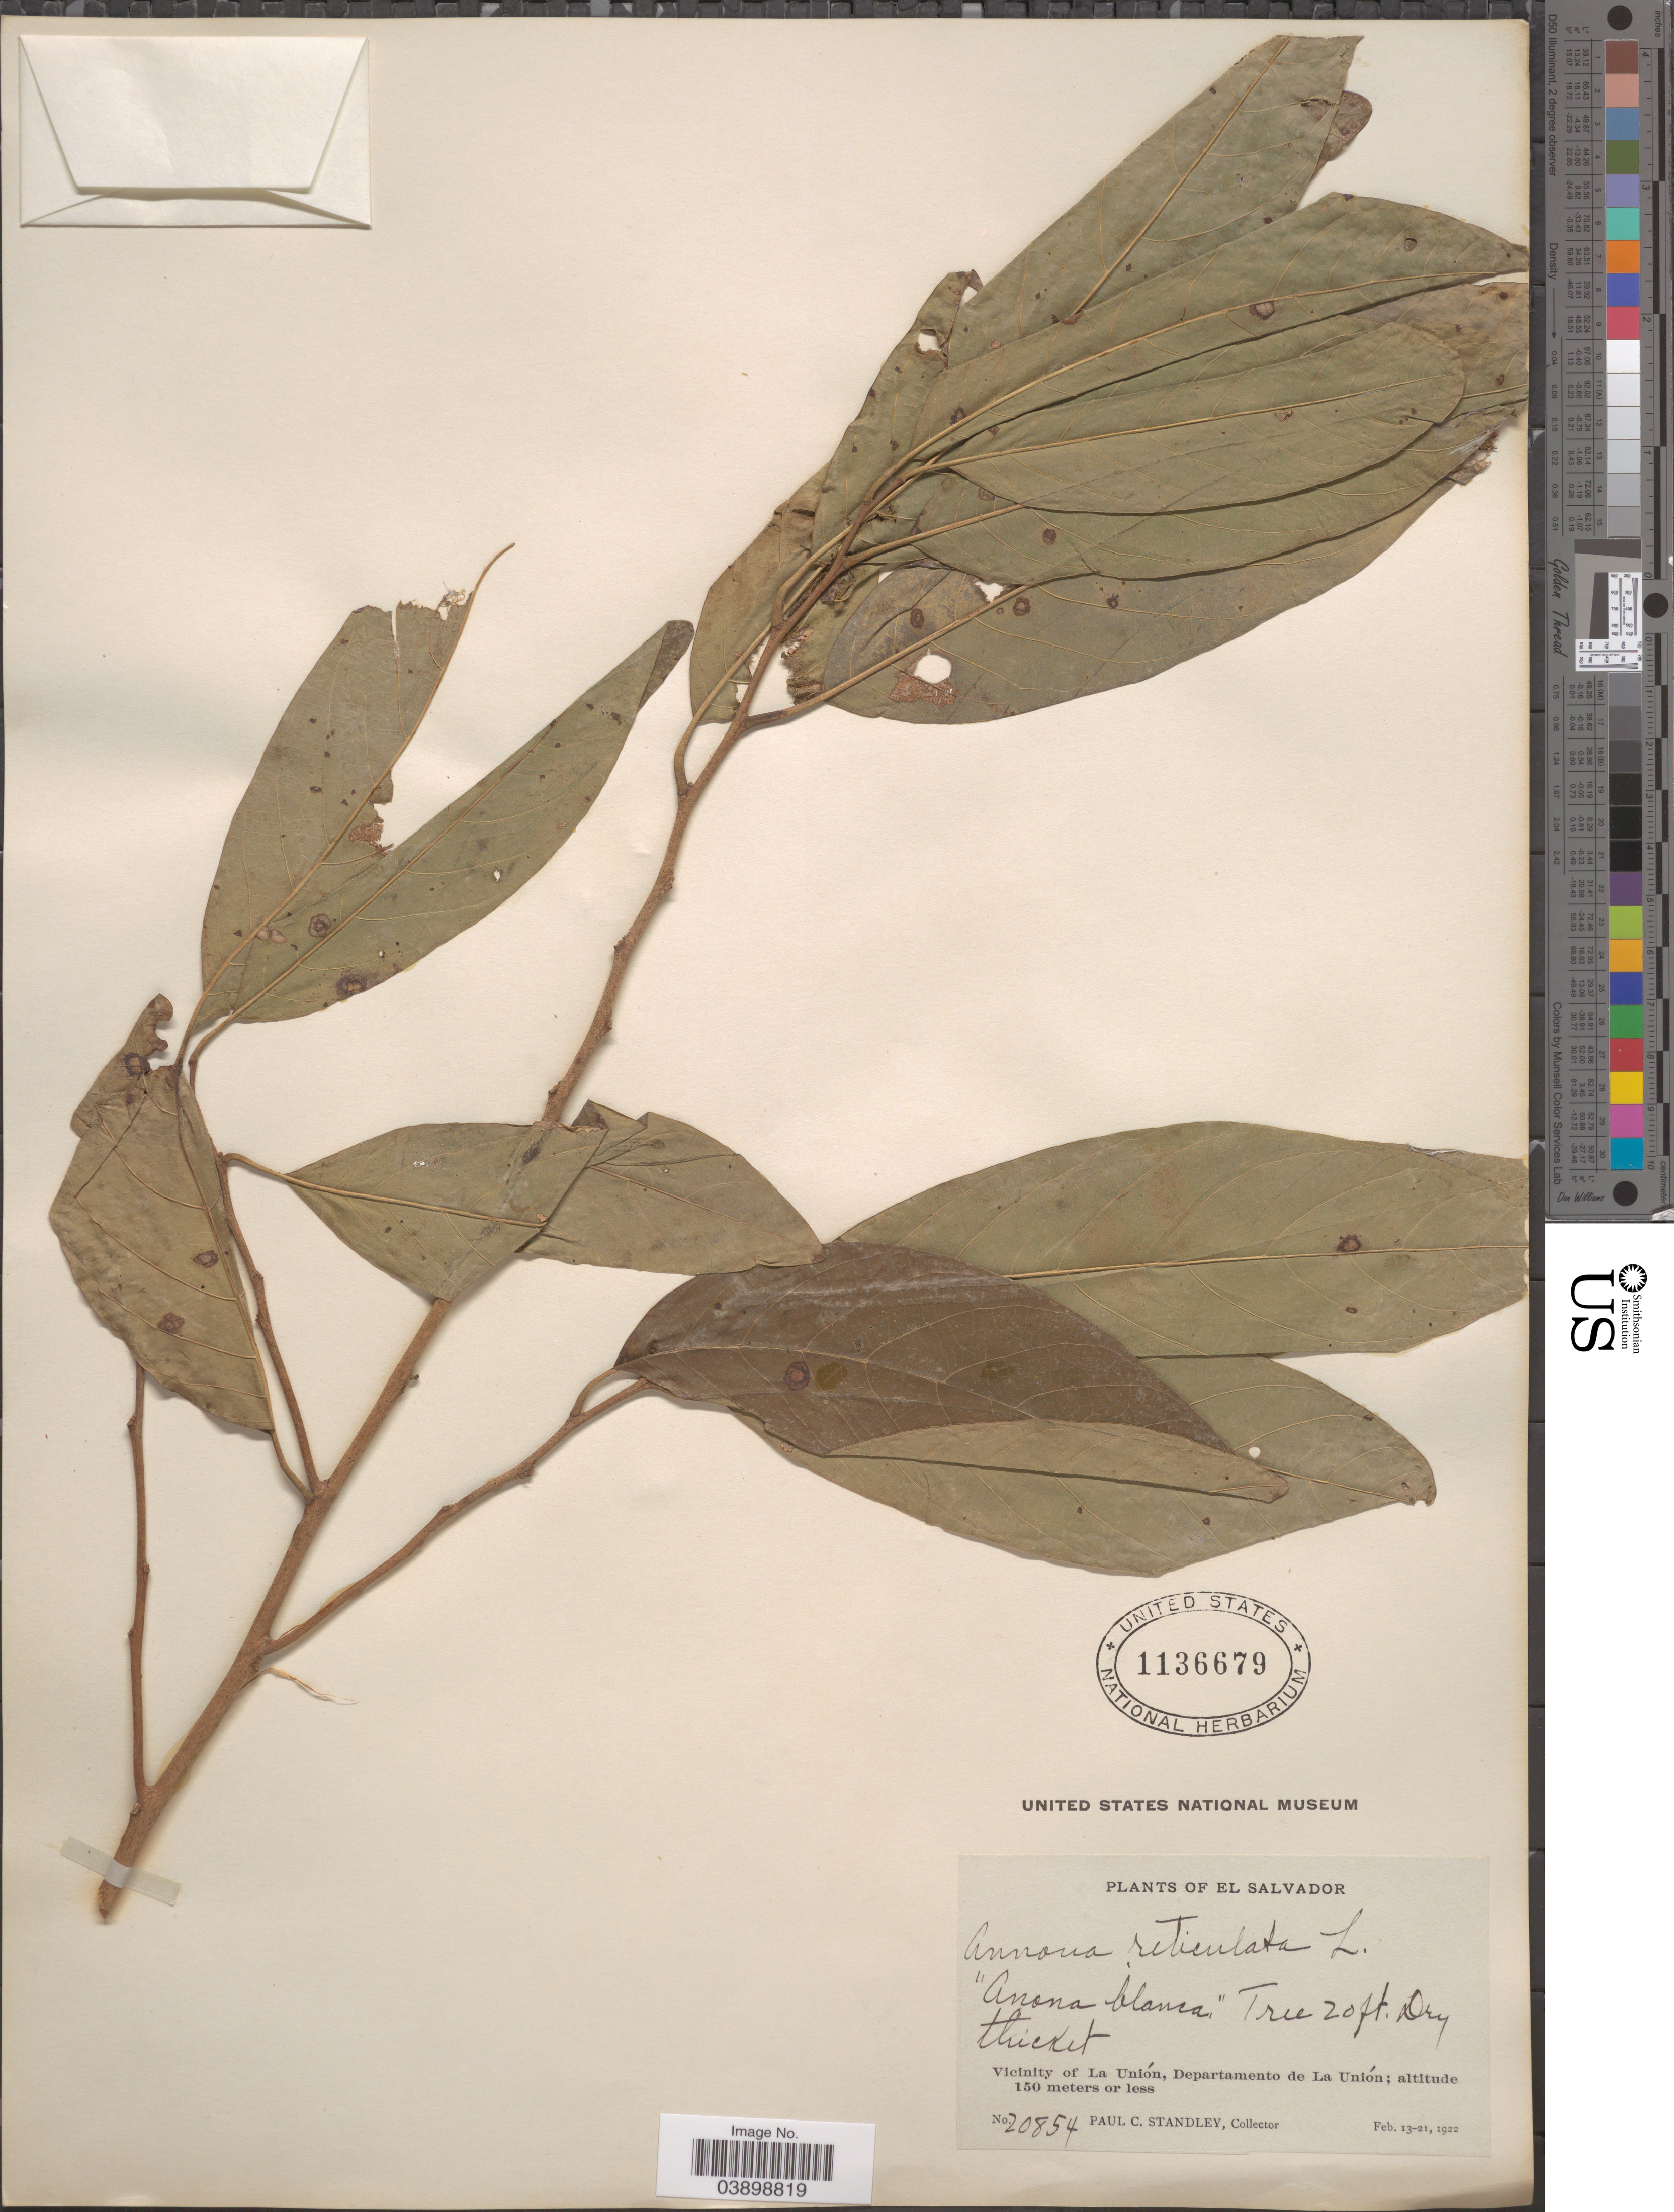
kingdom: Plantae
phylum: Tracheophyta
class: Magnoliopsida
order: Magnoliales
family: Annonaceae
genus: Annona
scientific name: Annona reticulata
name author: L.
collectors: P. C. Standley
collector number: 20854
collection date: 1922-02-13/1922-02-21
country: El Salvador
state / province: La Union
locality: Vicinity of La Unión, Departamento de La Unión.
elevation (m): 150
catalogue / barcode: US 1136679